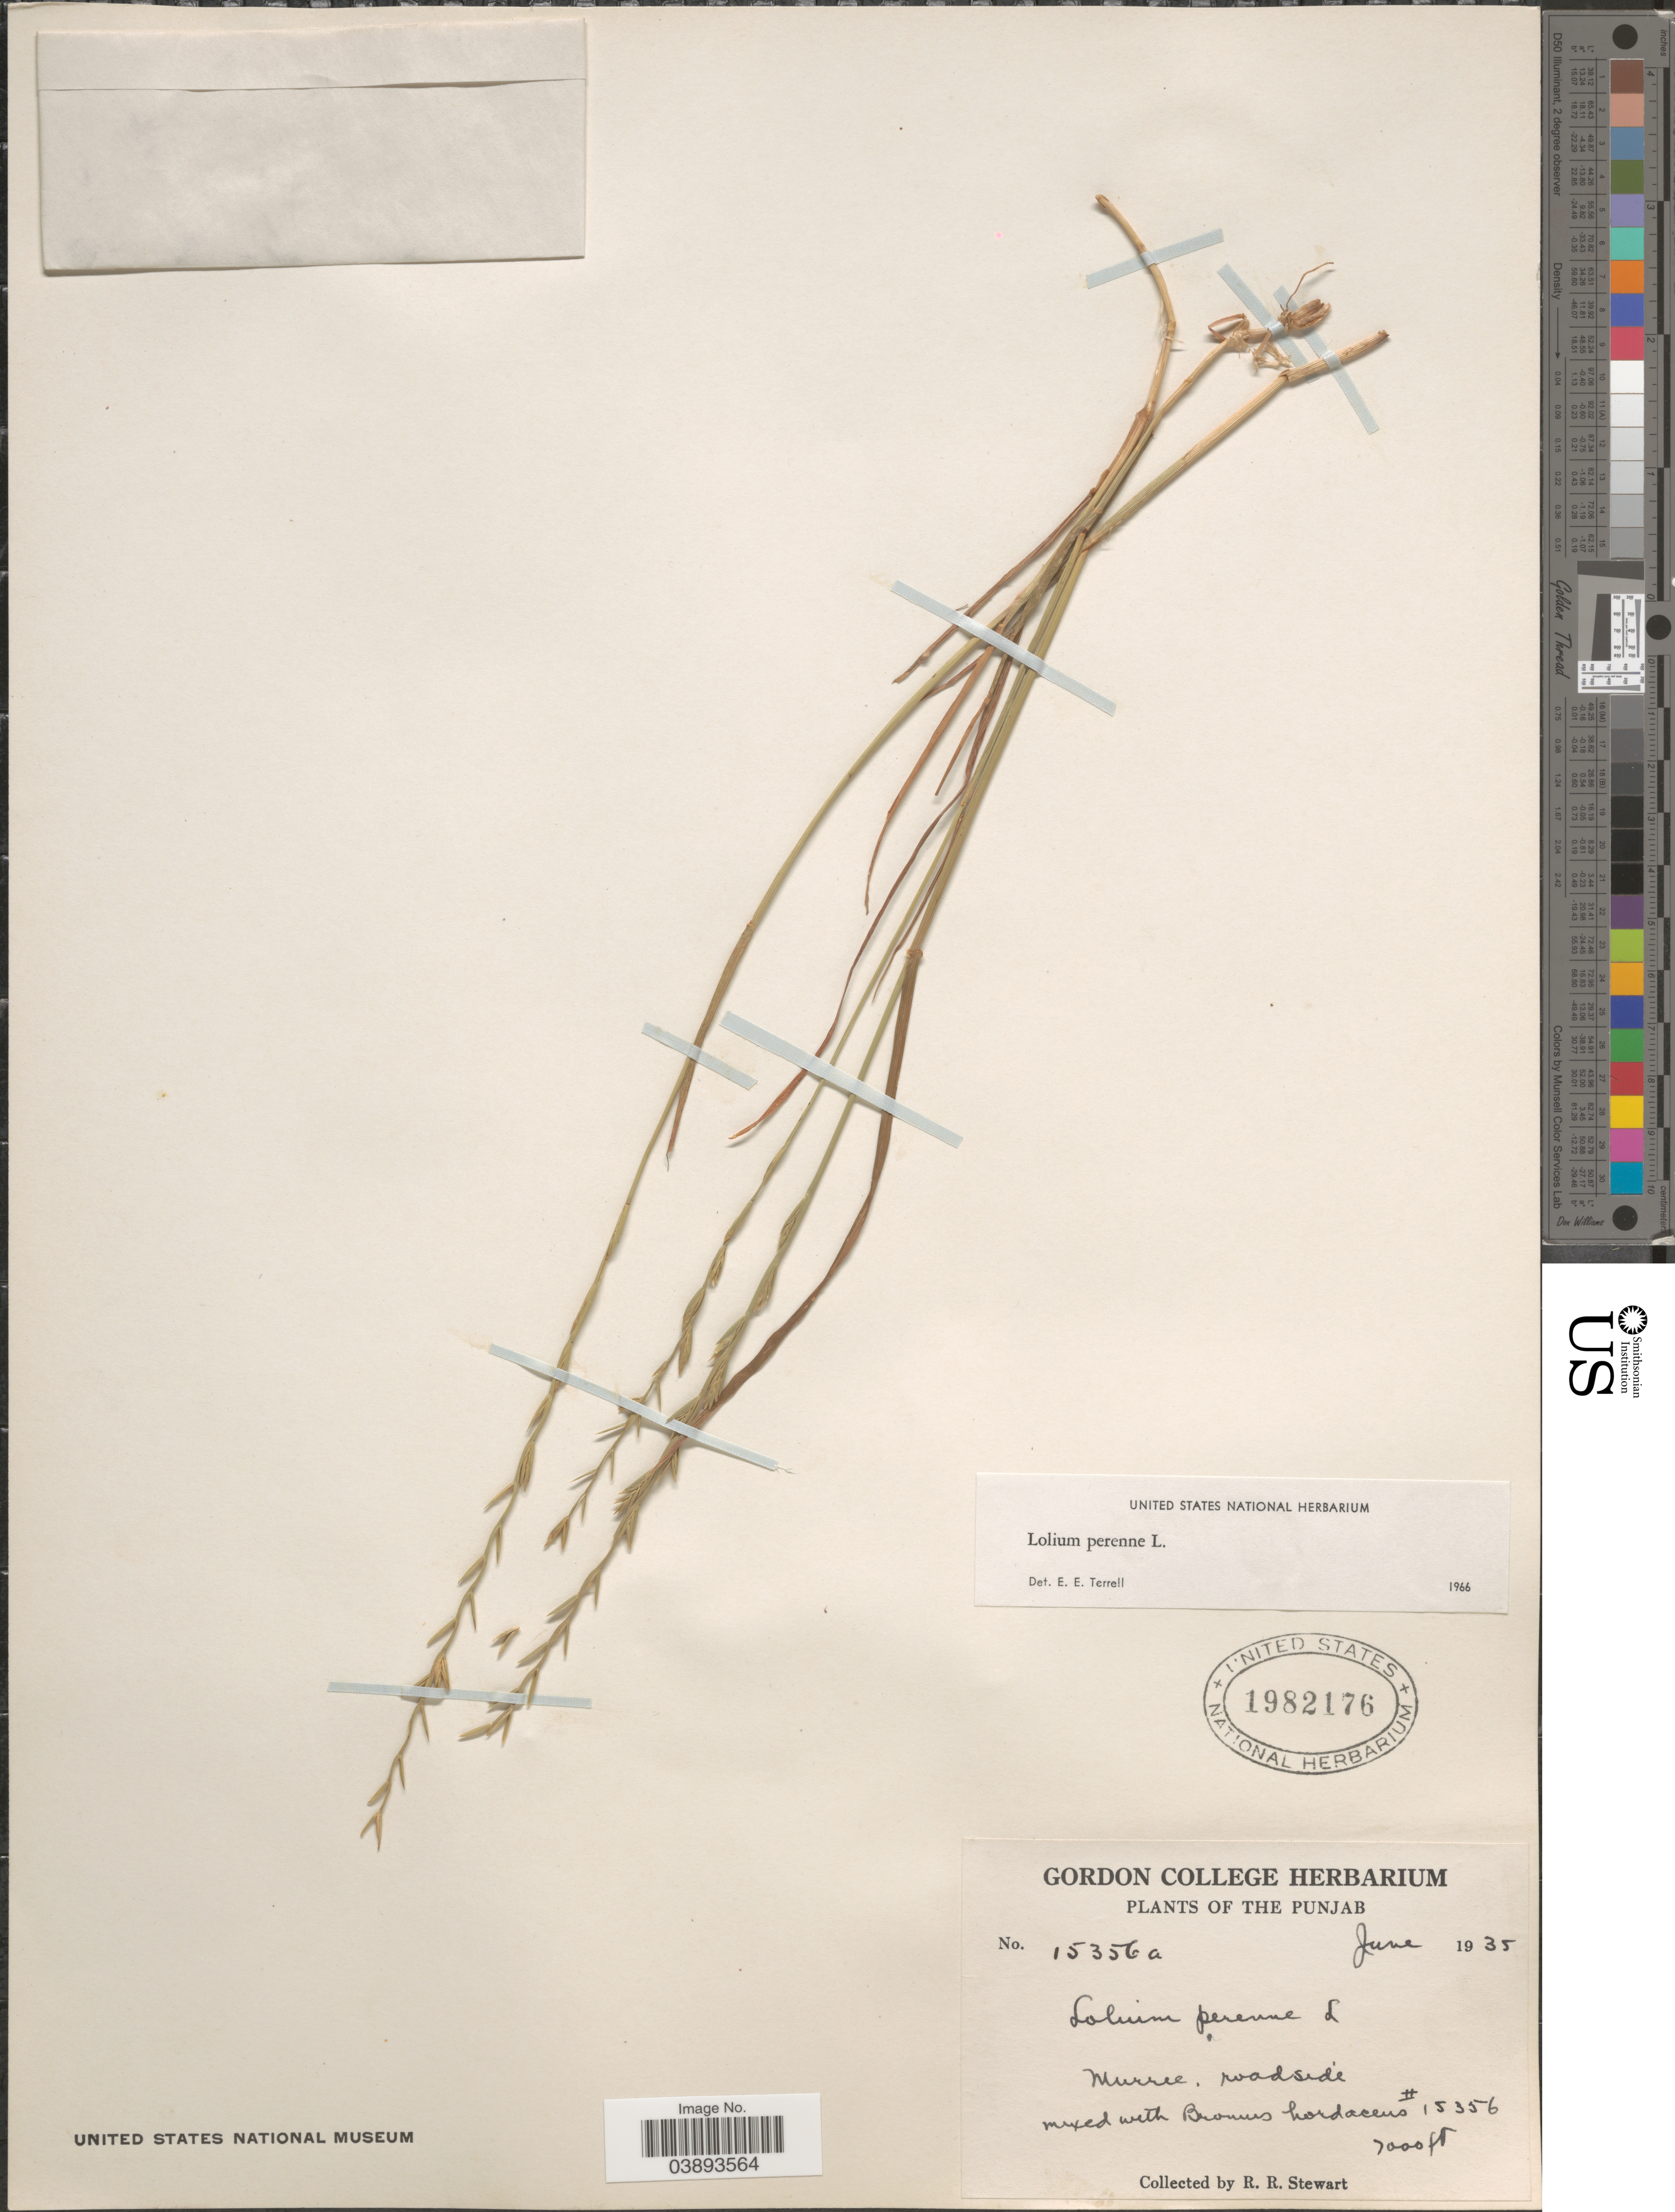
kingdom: Plantae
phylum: Tracheophyta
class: Liliopsida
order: Poales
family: Poaceae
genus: Lolium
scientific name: Lolium perenne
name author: L.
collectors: R. Stewart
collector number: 15356a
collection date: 1935-06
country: Pakistan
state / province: Punjab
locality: Murree, roadside.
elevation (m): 2134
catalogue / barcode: US 1982176